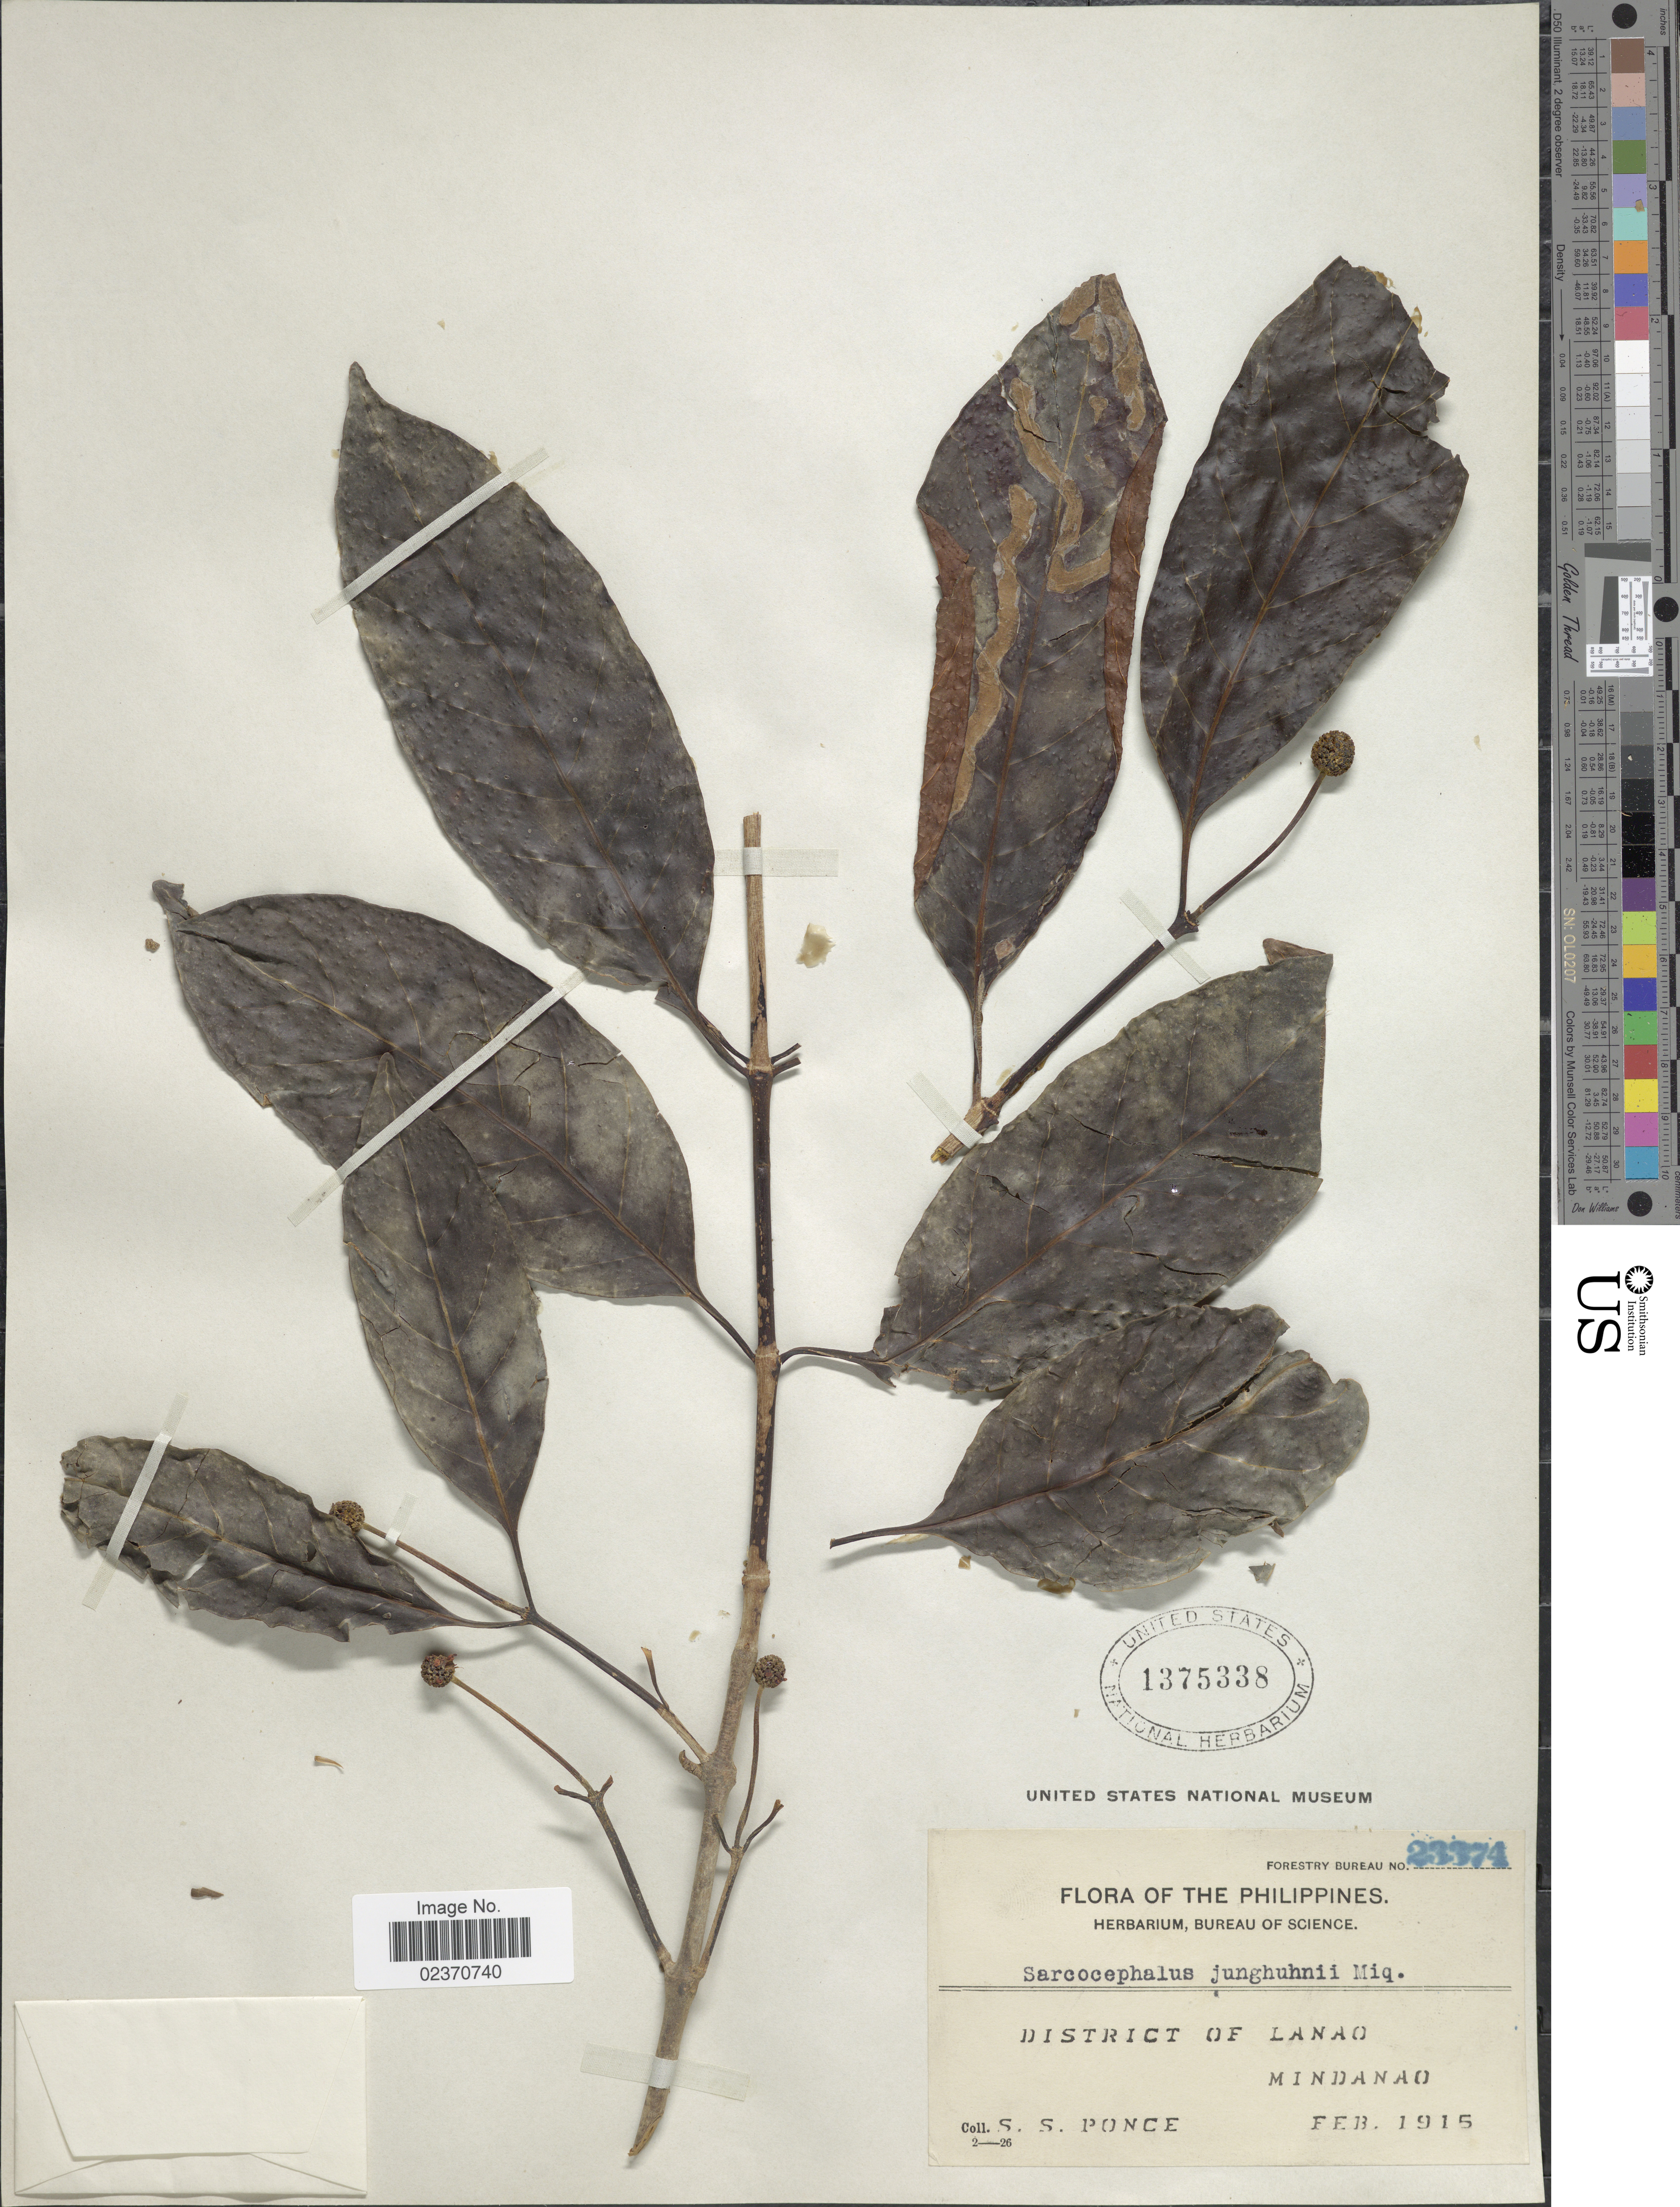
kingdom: Plantae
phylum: Tracheophyta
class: Magnoliopsida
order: Gentianales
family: Rubiaceae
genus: Nauclea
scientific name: Nauclea junghuhnii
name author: (Miq.) Merr.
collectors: S. Ponce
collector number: Forestry Bureau 23374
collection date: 1915-02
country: Philippines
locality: District of Lanao, Mindanao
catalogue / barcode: US 1375338